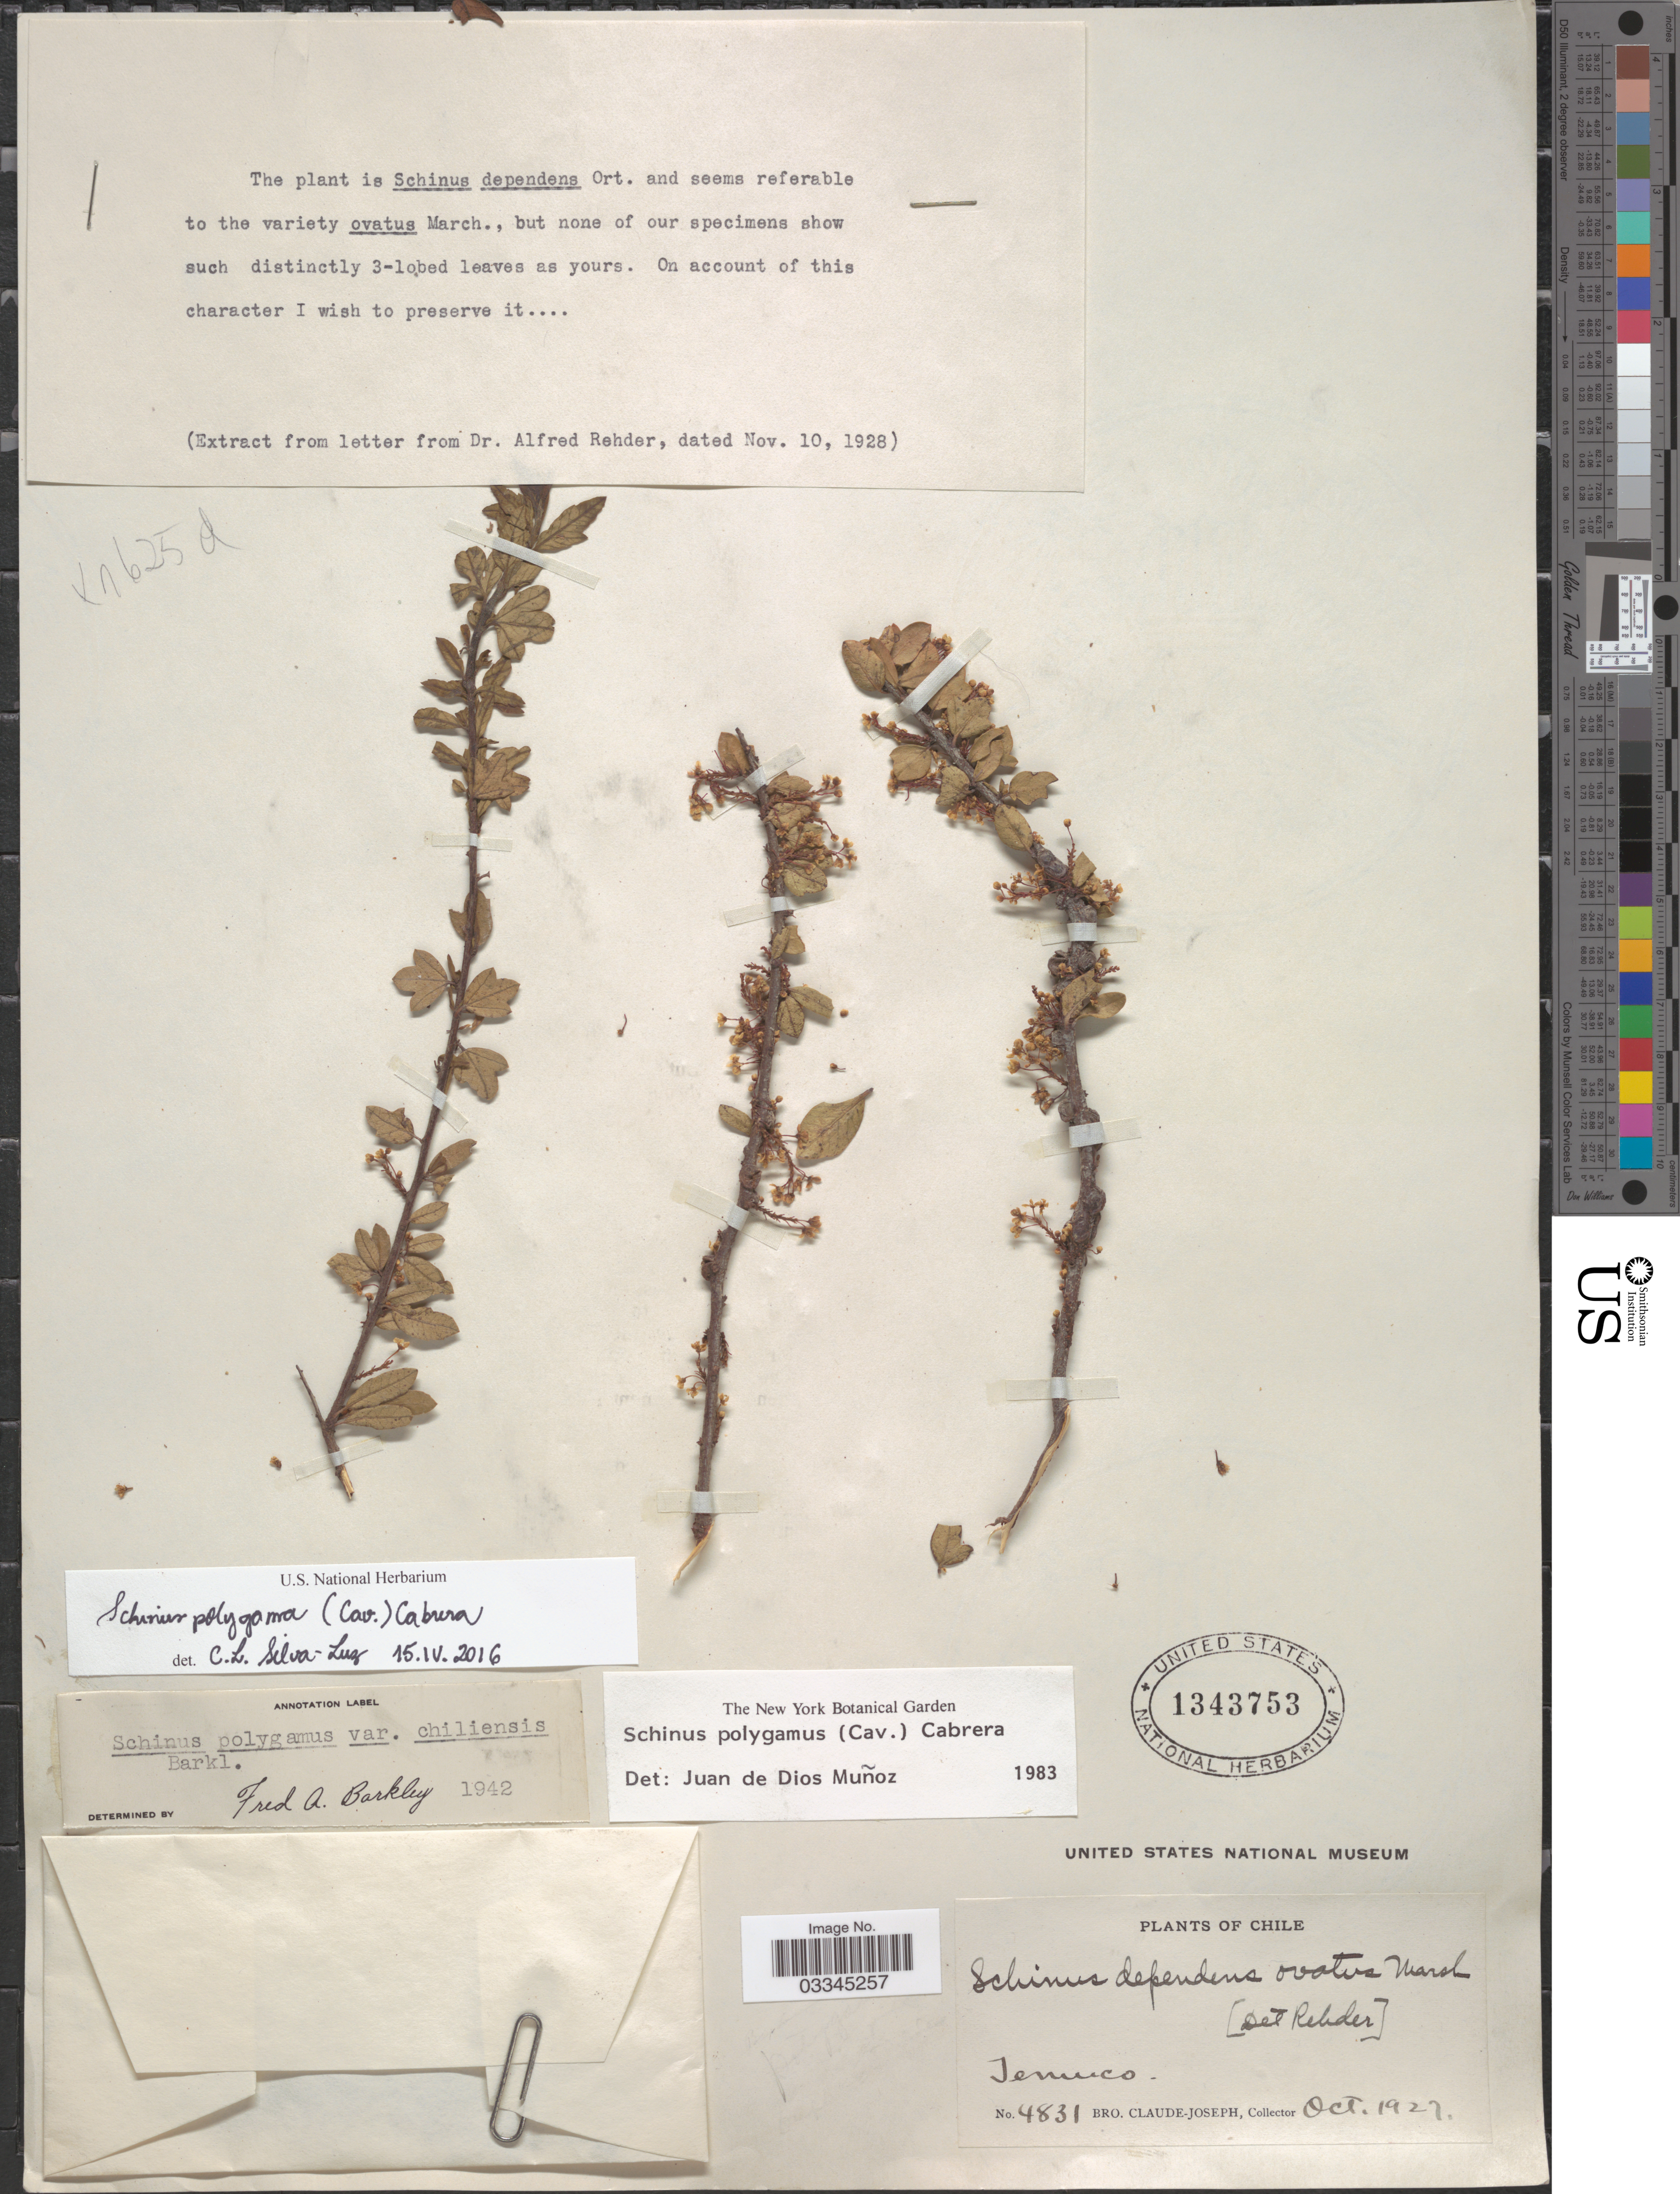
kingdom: Plantae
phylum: Tracheophyta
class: Magnoliopsida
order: Sapindales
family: Anacardiaceae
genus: Schinus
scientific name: Schinus polygama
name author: (Cav.) Cabrera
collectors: Bro. Claude-Joseph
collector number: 4831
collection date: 1927-10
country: Chile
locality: Temuco.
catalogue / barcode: US 1343753